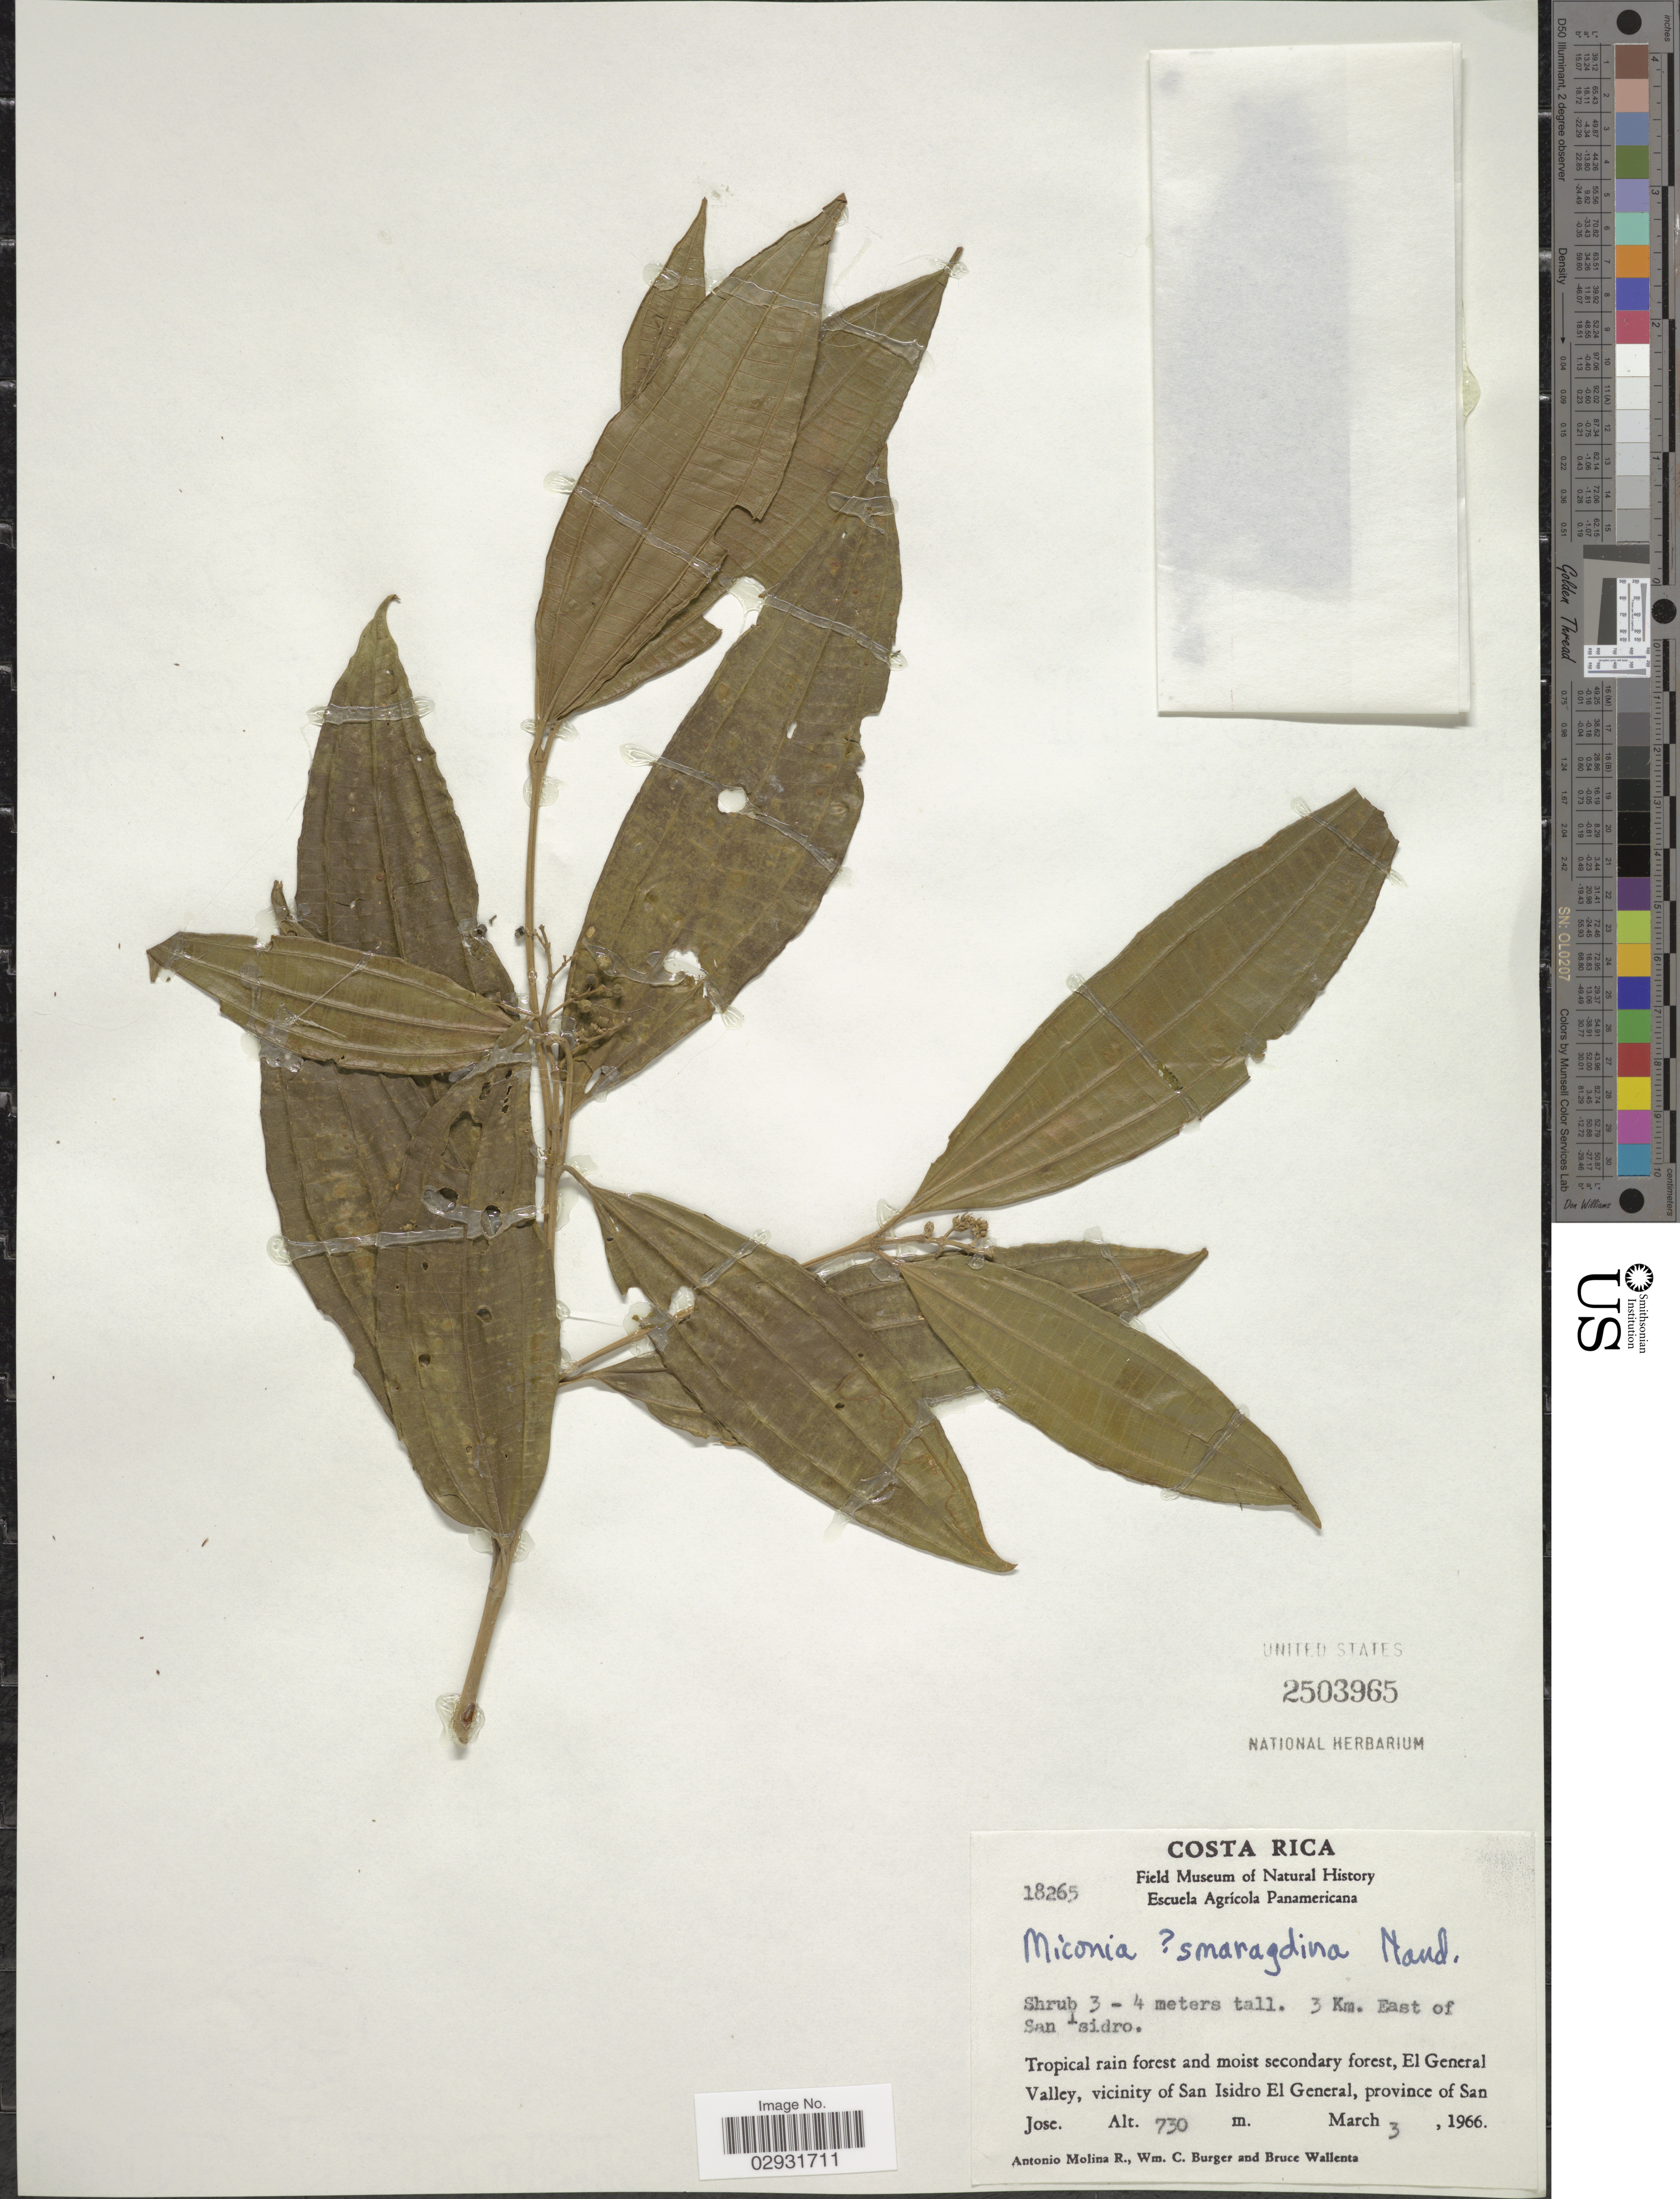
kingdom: Plantae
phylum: Tracheophyta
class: Magnoliopsida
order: Myrtales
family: Melastomataceae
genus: Miconia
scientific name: Miconia affinis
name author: DC.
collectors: A. Molina R., W. Burger & B. Wallenta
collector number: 18265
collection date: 1966-03-03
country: Costa Rica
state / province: San José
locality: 3 Km. East of San Isidro. Tropical rain forest and moist secondary forest, El General Valley, vicinity of San Isidro El General, province of San Jose.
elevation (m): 730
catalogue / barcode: US 2503965